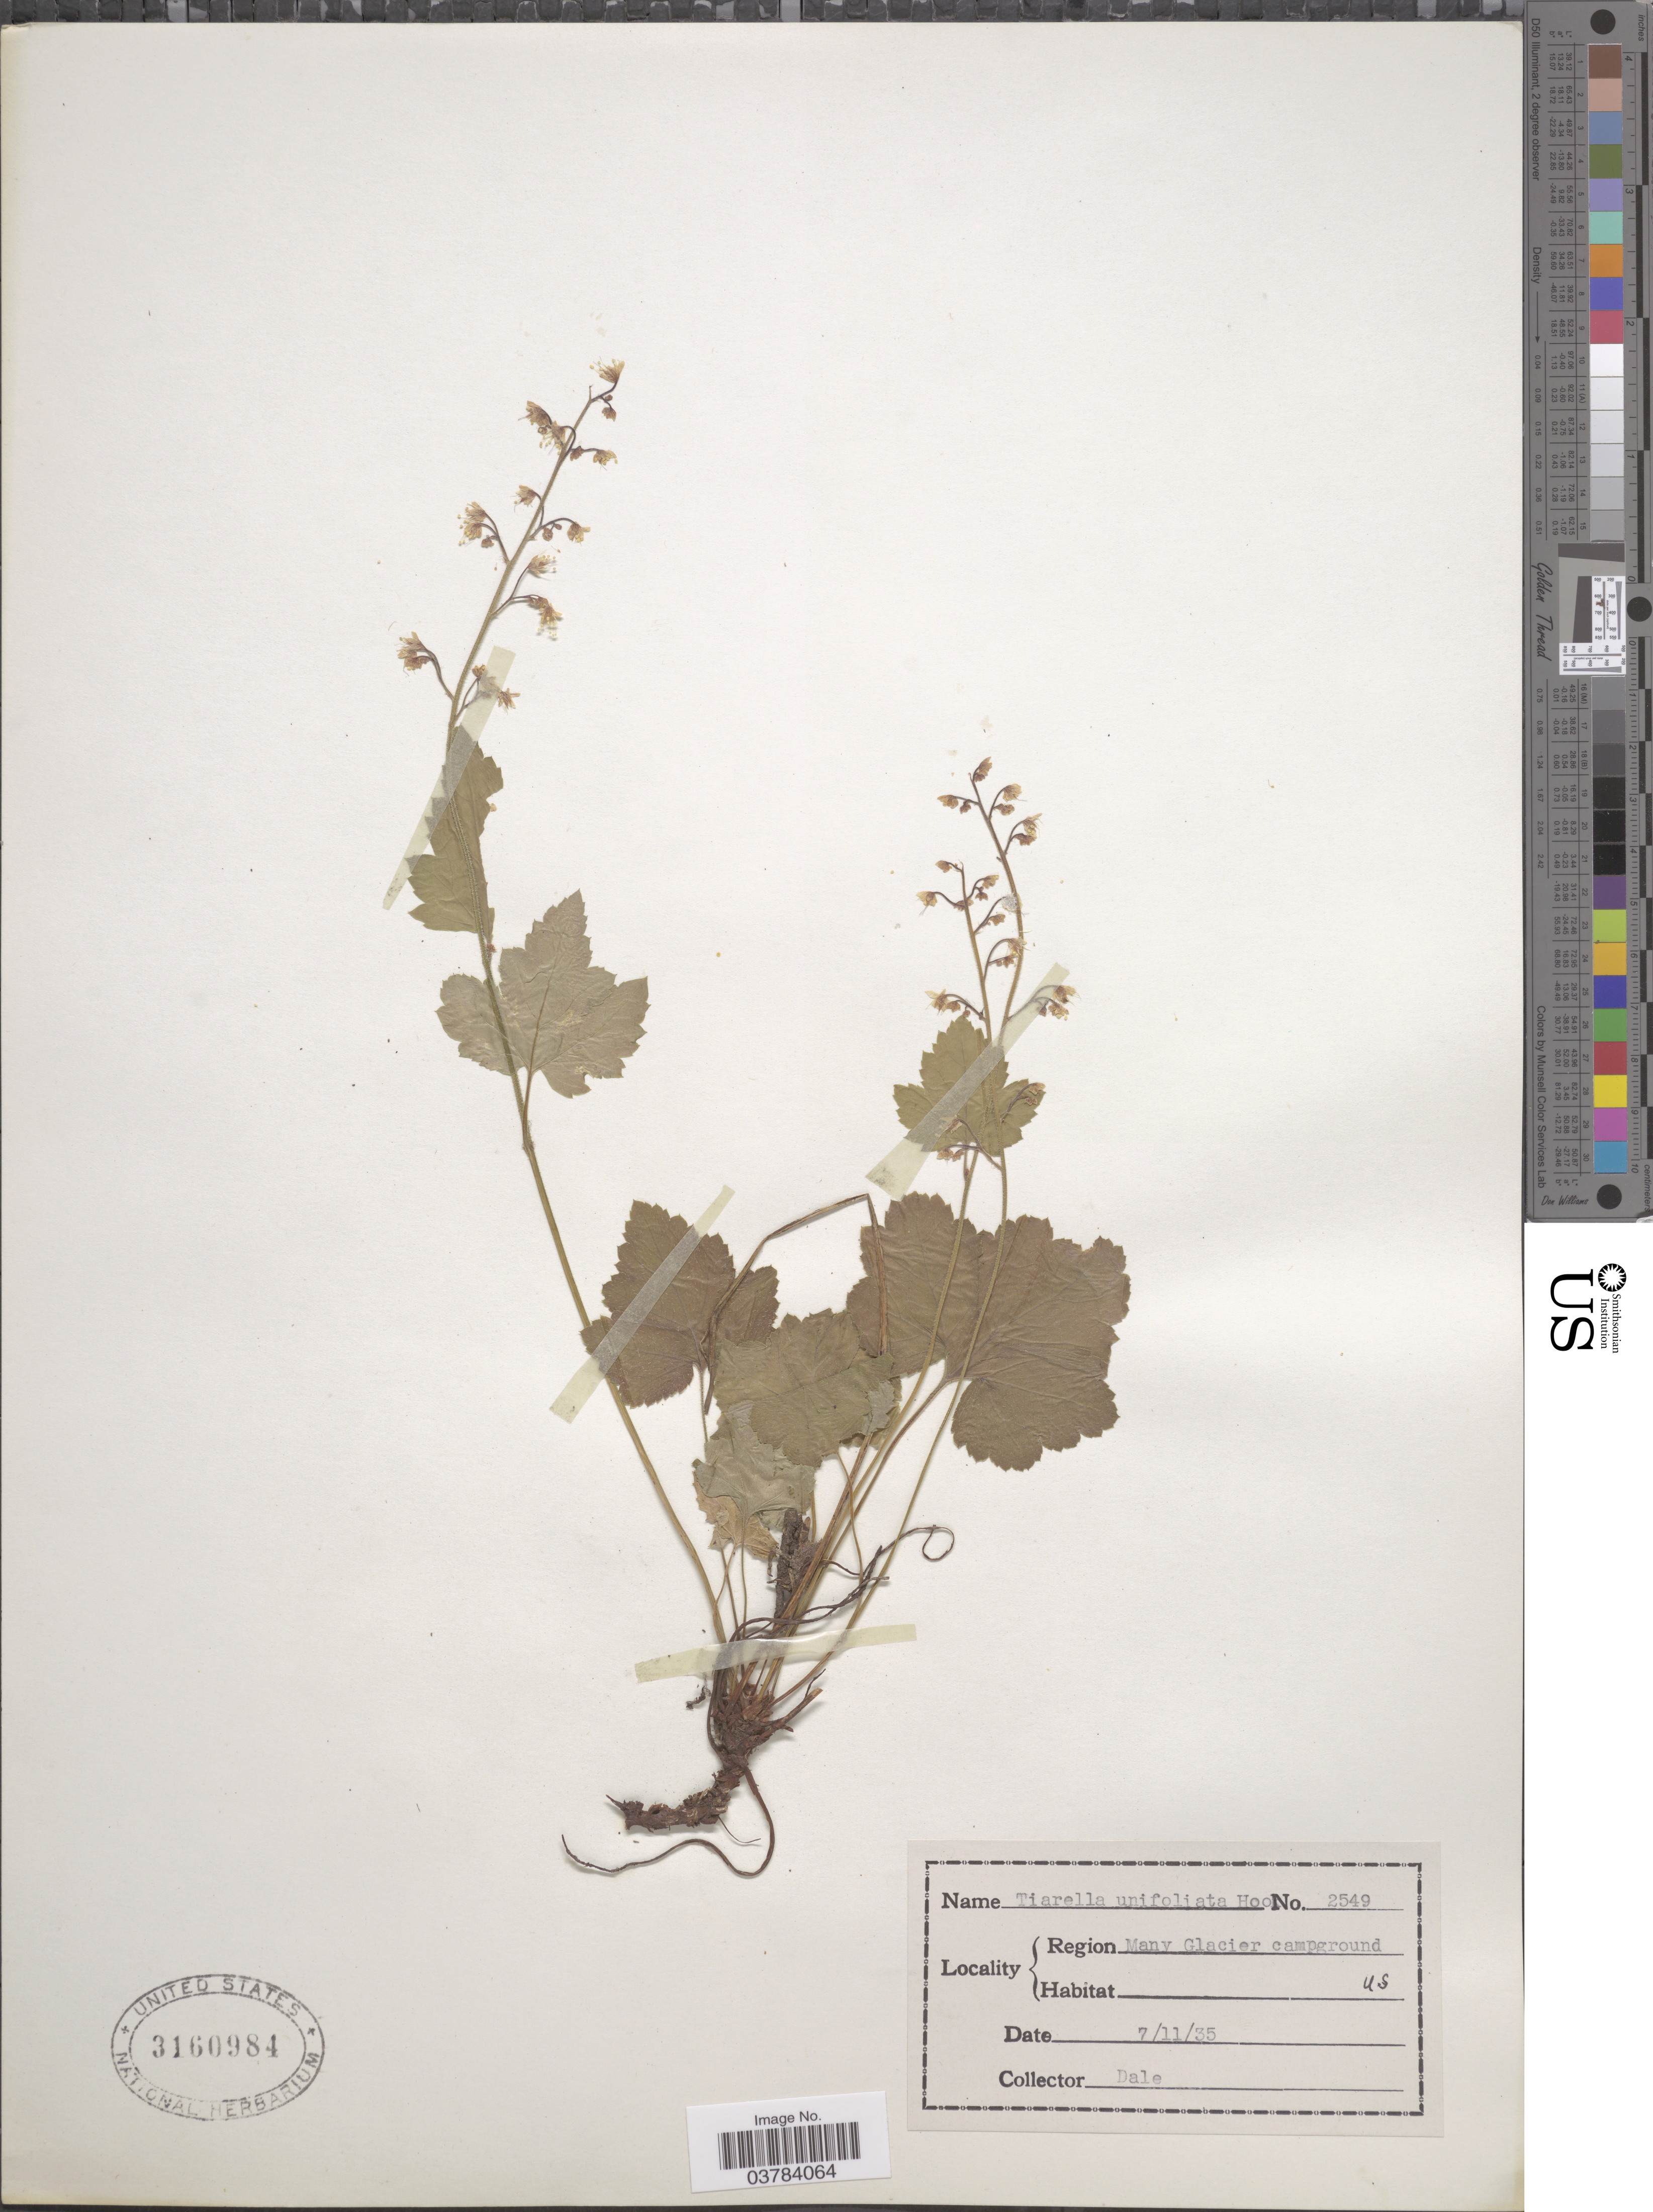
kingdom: Plantae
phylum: Tracheophyta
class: Magnoliopsida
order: Saxifragales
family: Saxifragaceae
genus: Tiarella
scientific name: Tiarella unifoliata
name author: Hook.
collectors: -. Dale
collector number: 2549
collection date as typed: Transcribed d/m/y: 11/7/35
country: United States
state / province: Montana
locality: Region Many Glacier campground. U.S.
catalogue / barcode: US 3160984